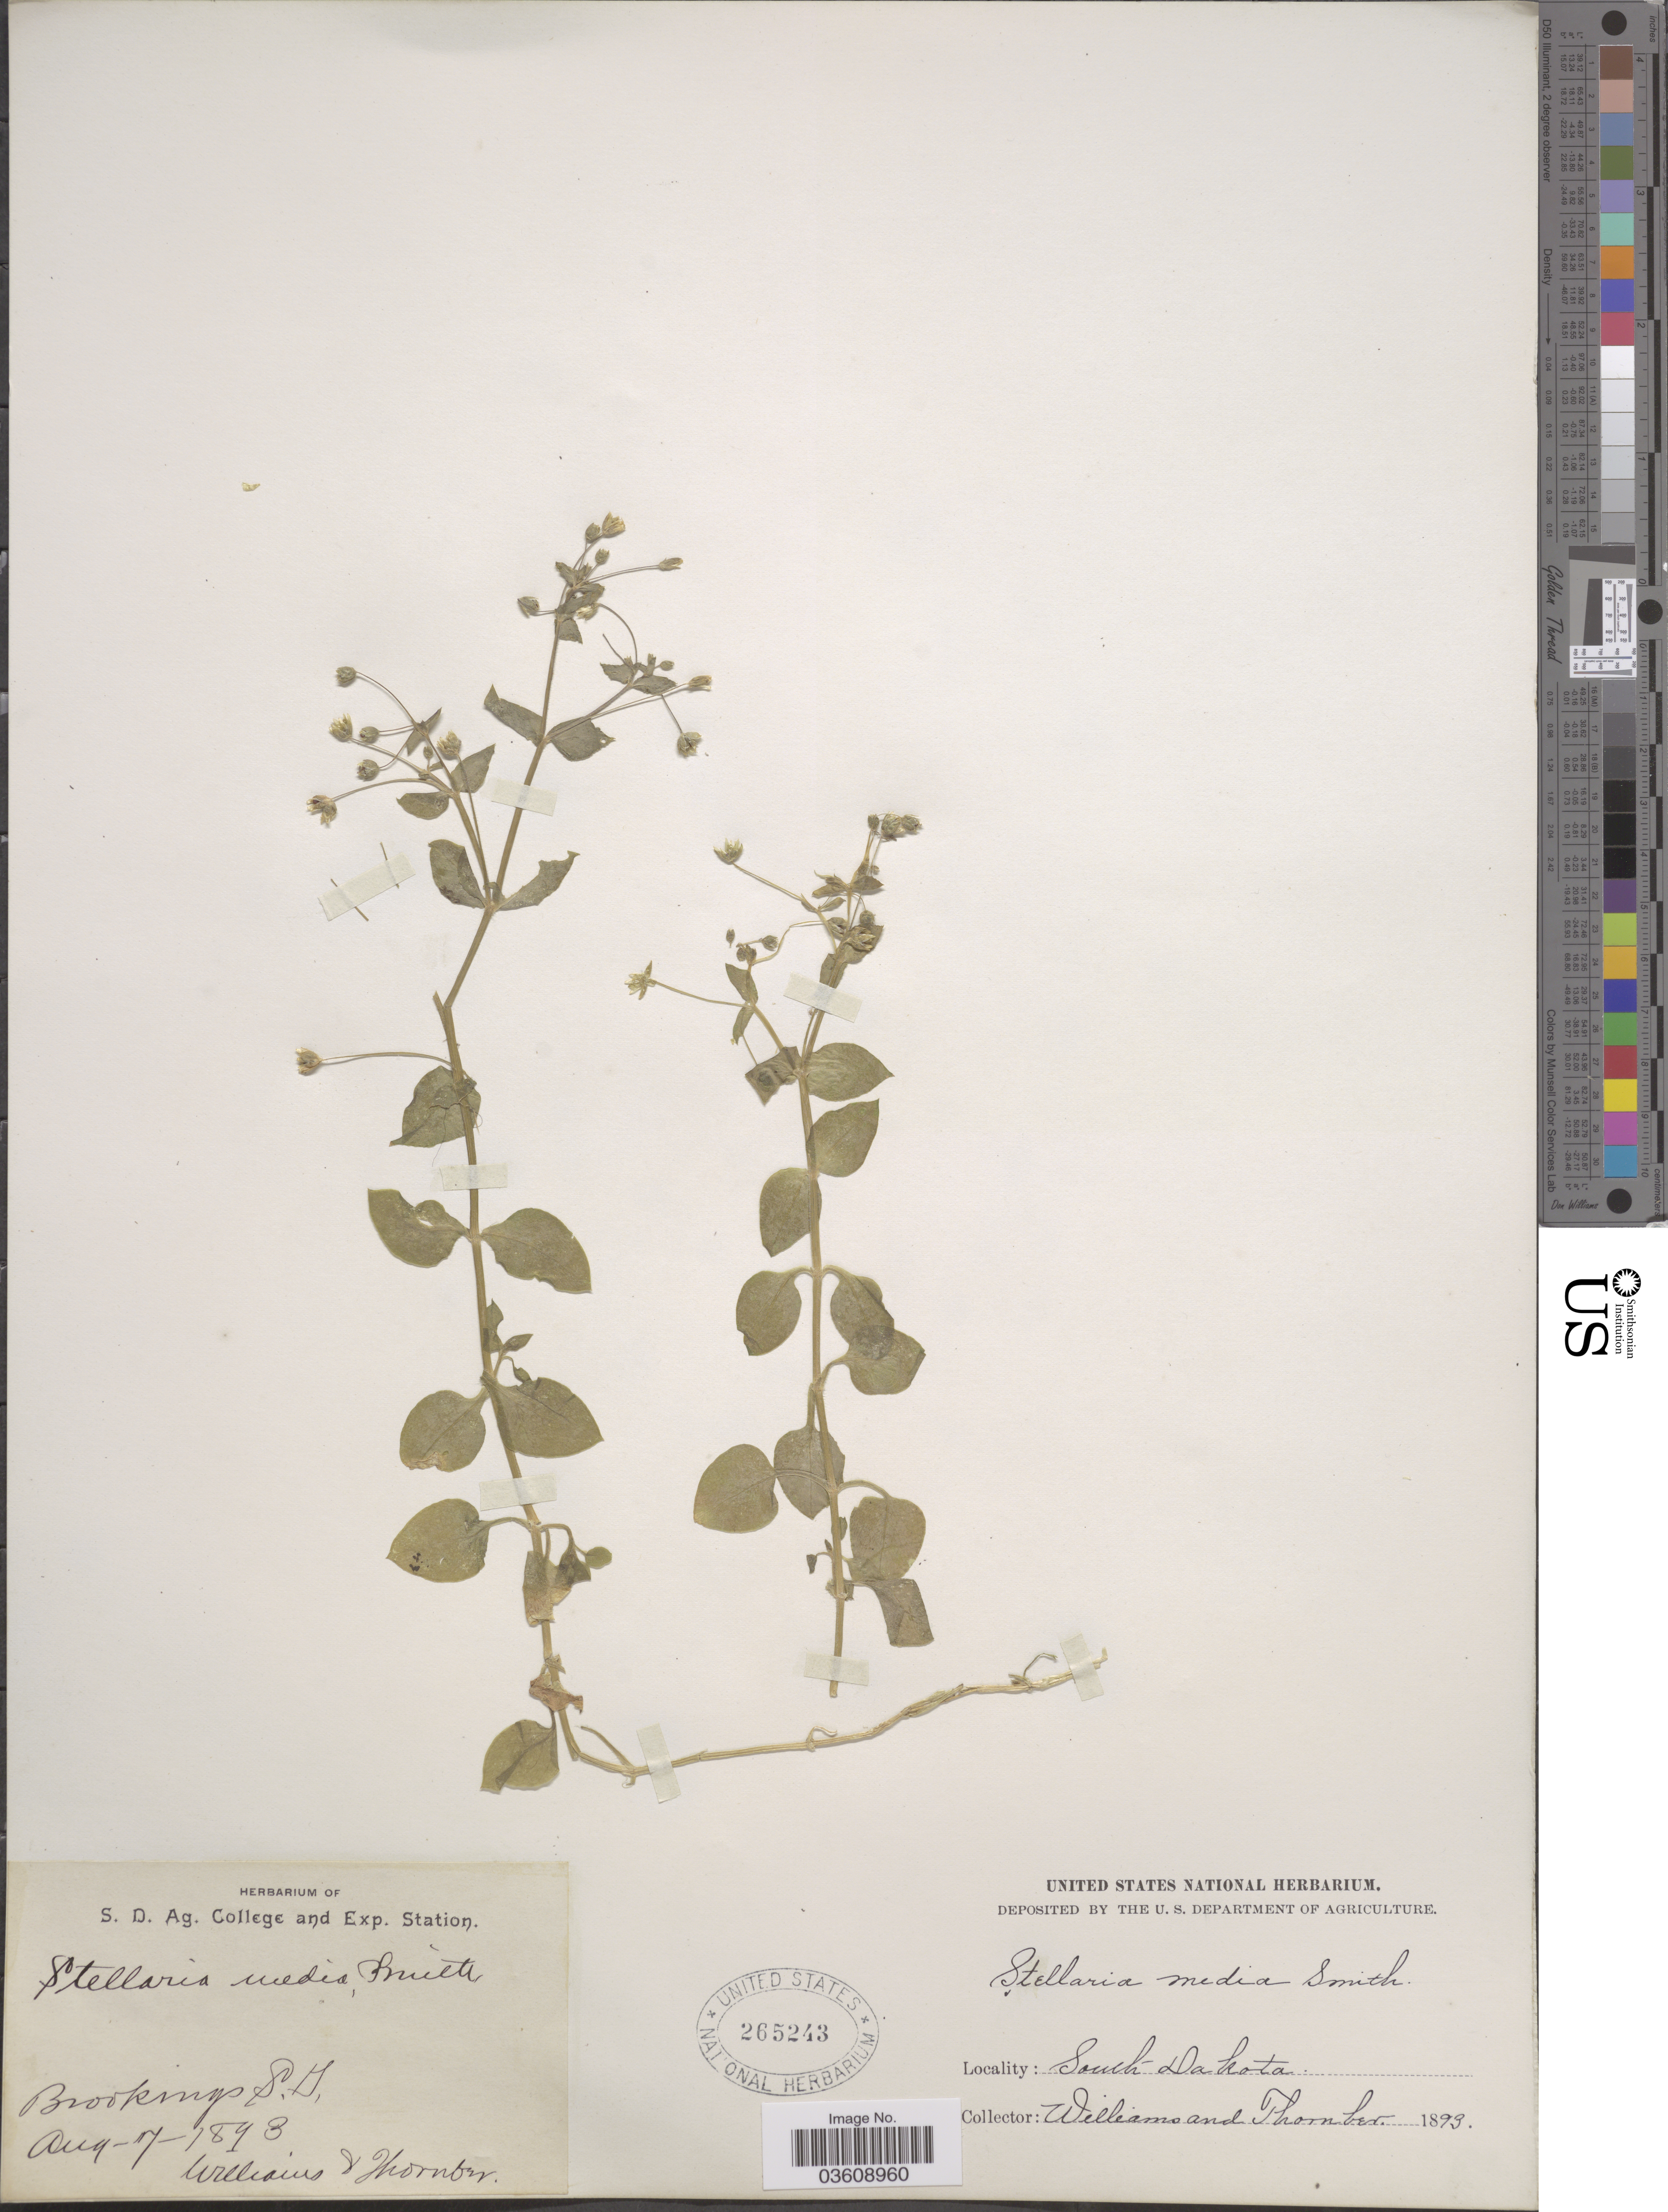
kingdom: Plantae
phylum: Tracheophyta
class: Magnoliopsida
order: Caryophyllales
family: Caryophyllaceae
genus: Stellaria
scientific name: Stellaria media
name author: (L.) Vill.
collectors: -- Williams & -. Thornber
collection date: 1893-08-07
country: United States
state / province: South Dakota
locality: Brookings.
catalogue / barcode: US 265243